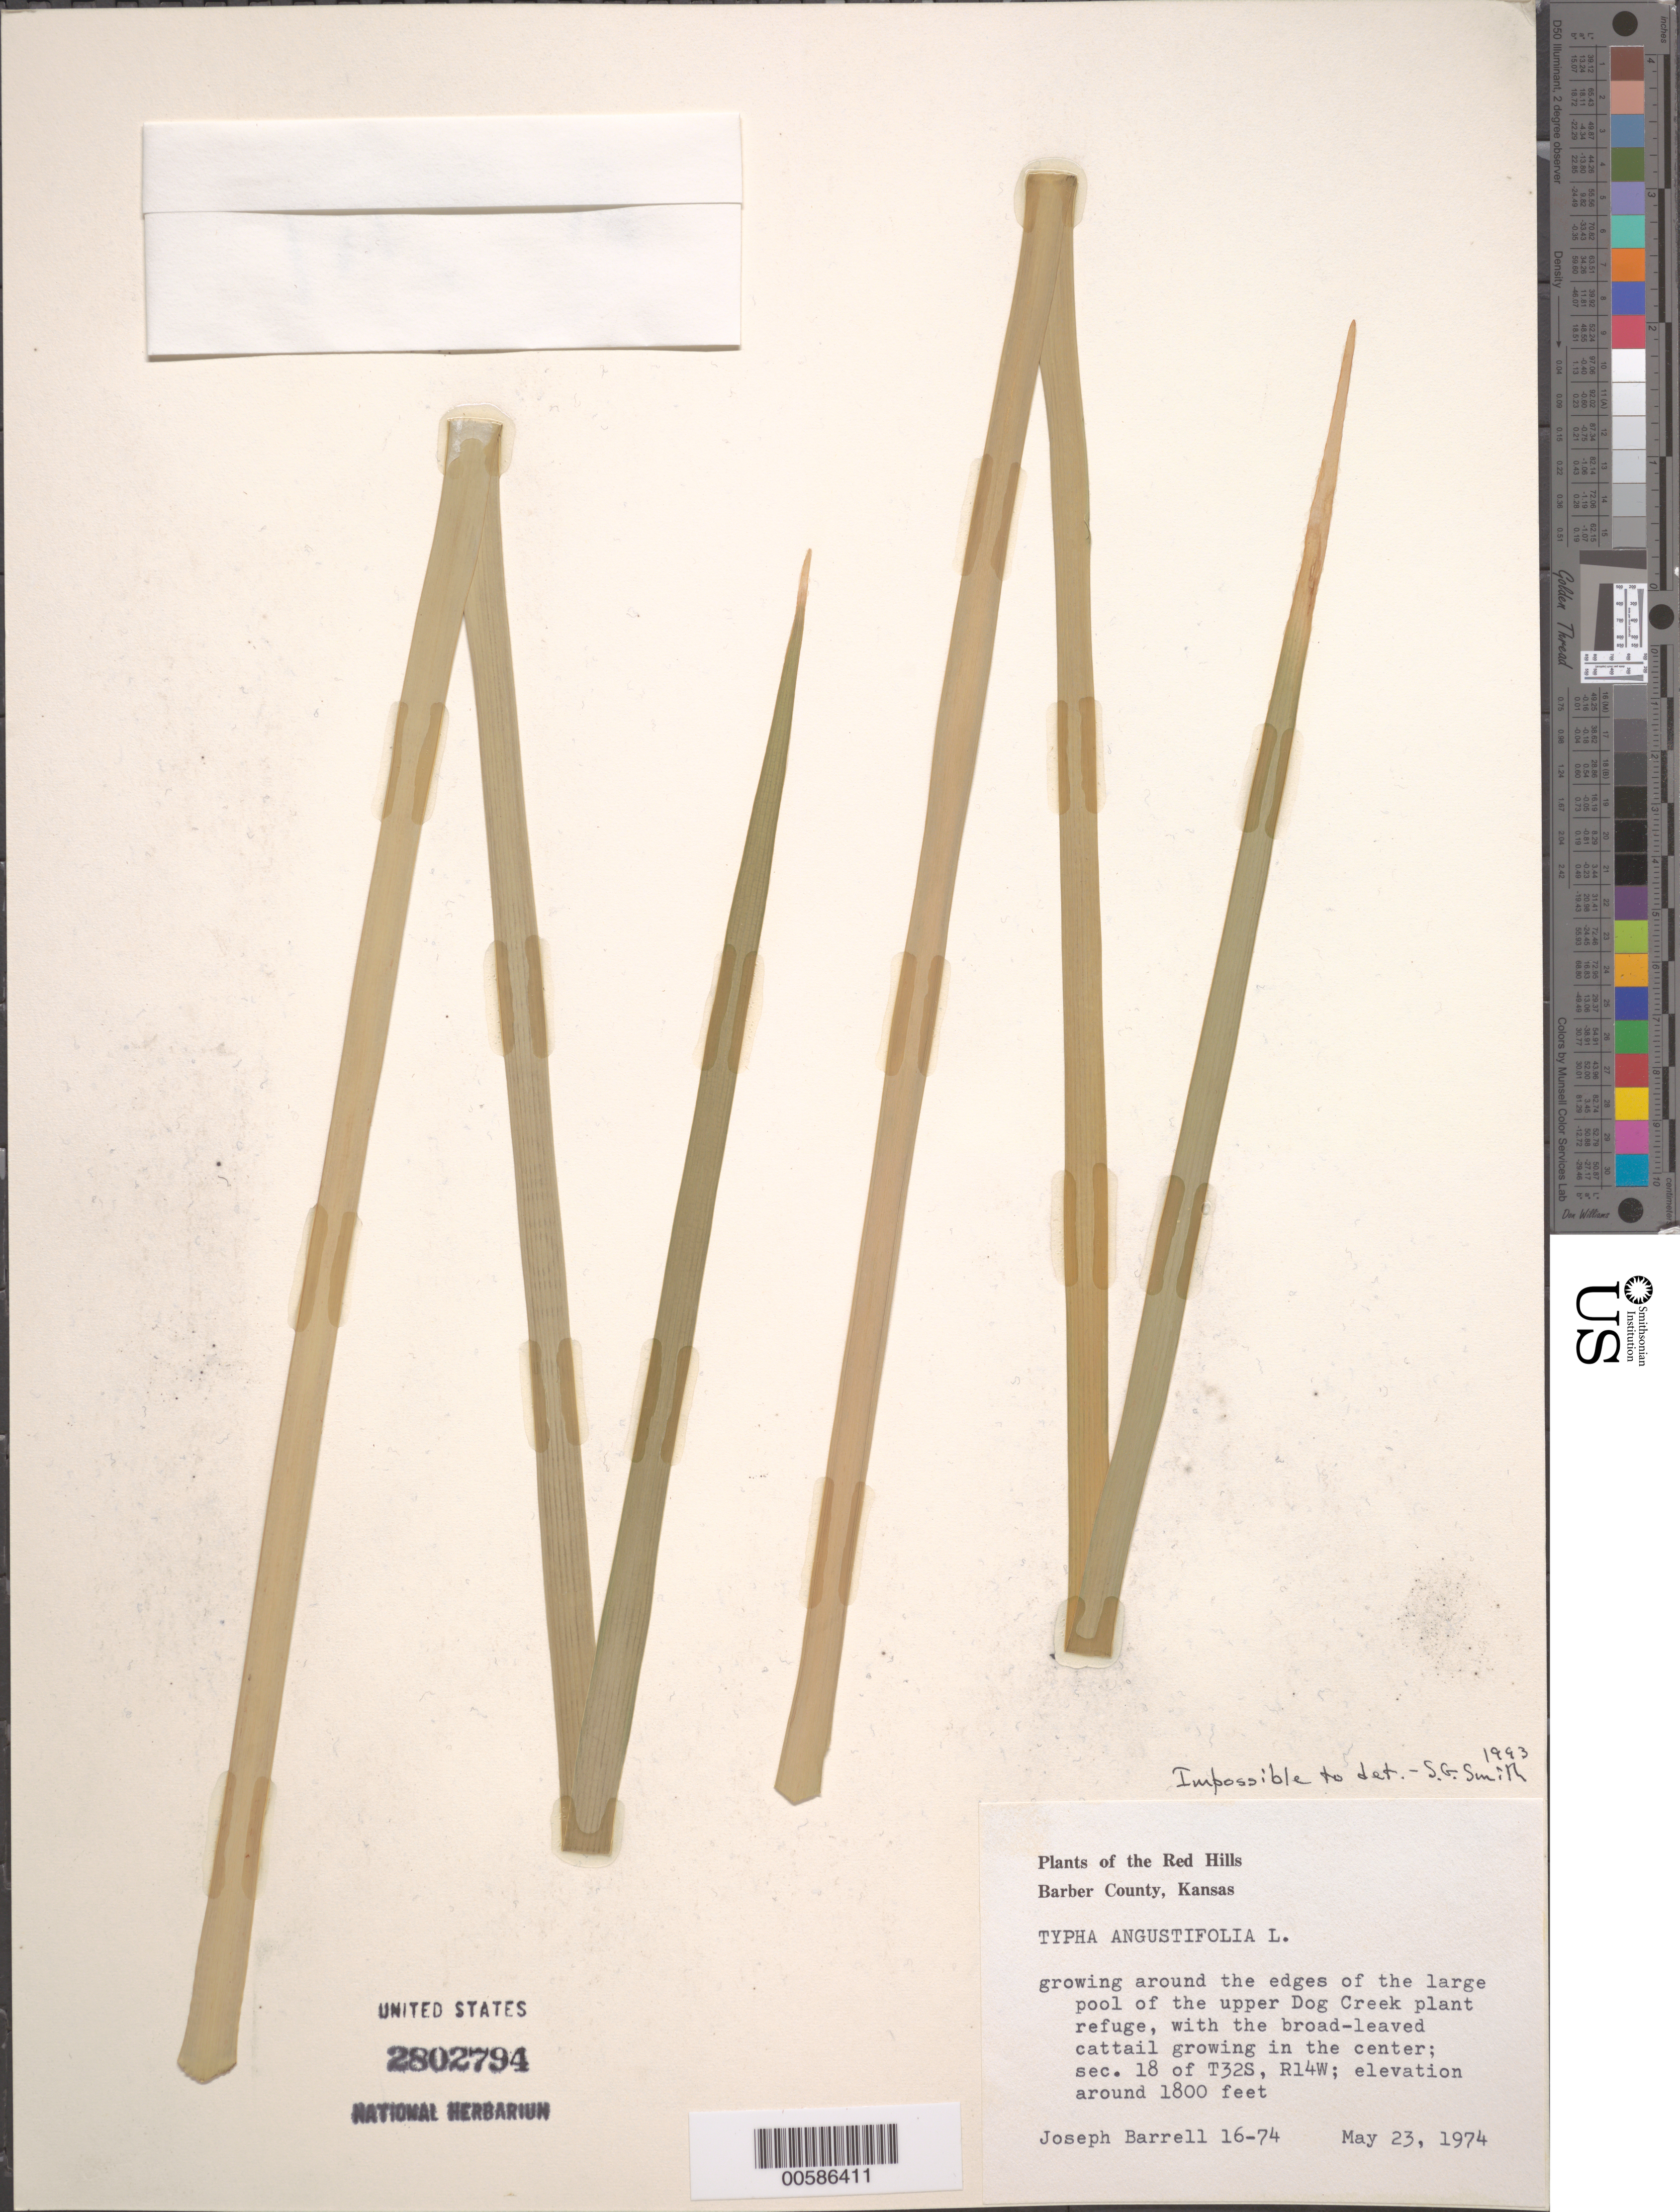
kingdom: Plantae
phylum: Tracheophyta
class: Liliopsida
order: Poales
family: Typhaceae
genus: Typha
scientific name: Typha angustifolia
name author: L.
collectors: J. Barrell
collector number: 16-74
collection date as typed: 23 May 1974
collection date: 1974-05-23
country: United States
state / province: Kansas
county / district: Barber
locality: Upper Dog Creek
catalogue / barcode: US 2802794